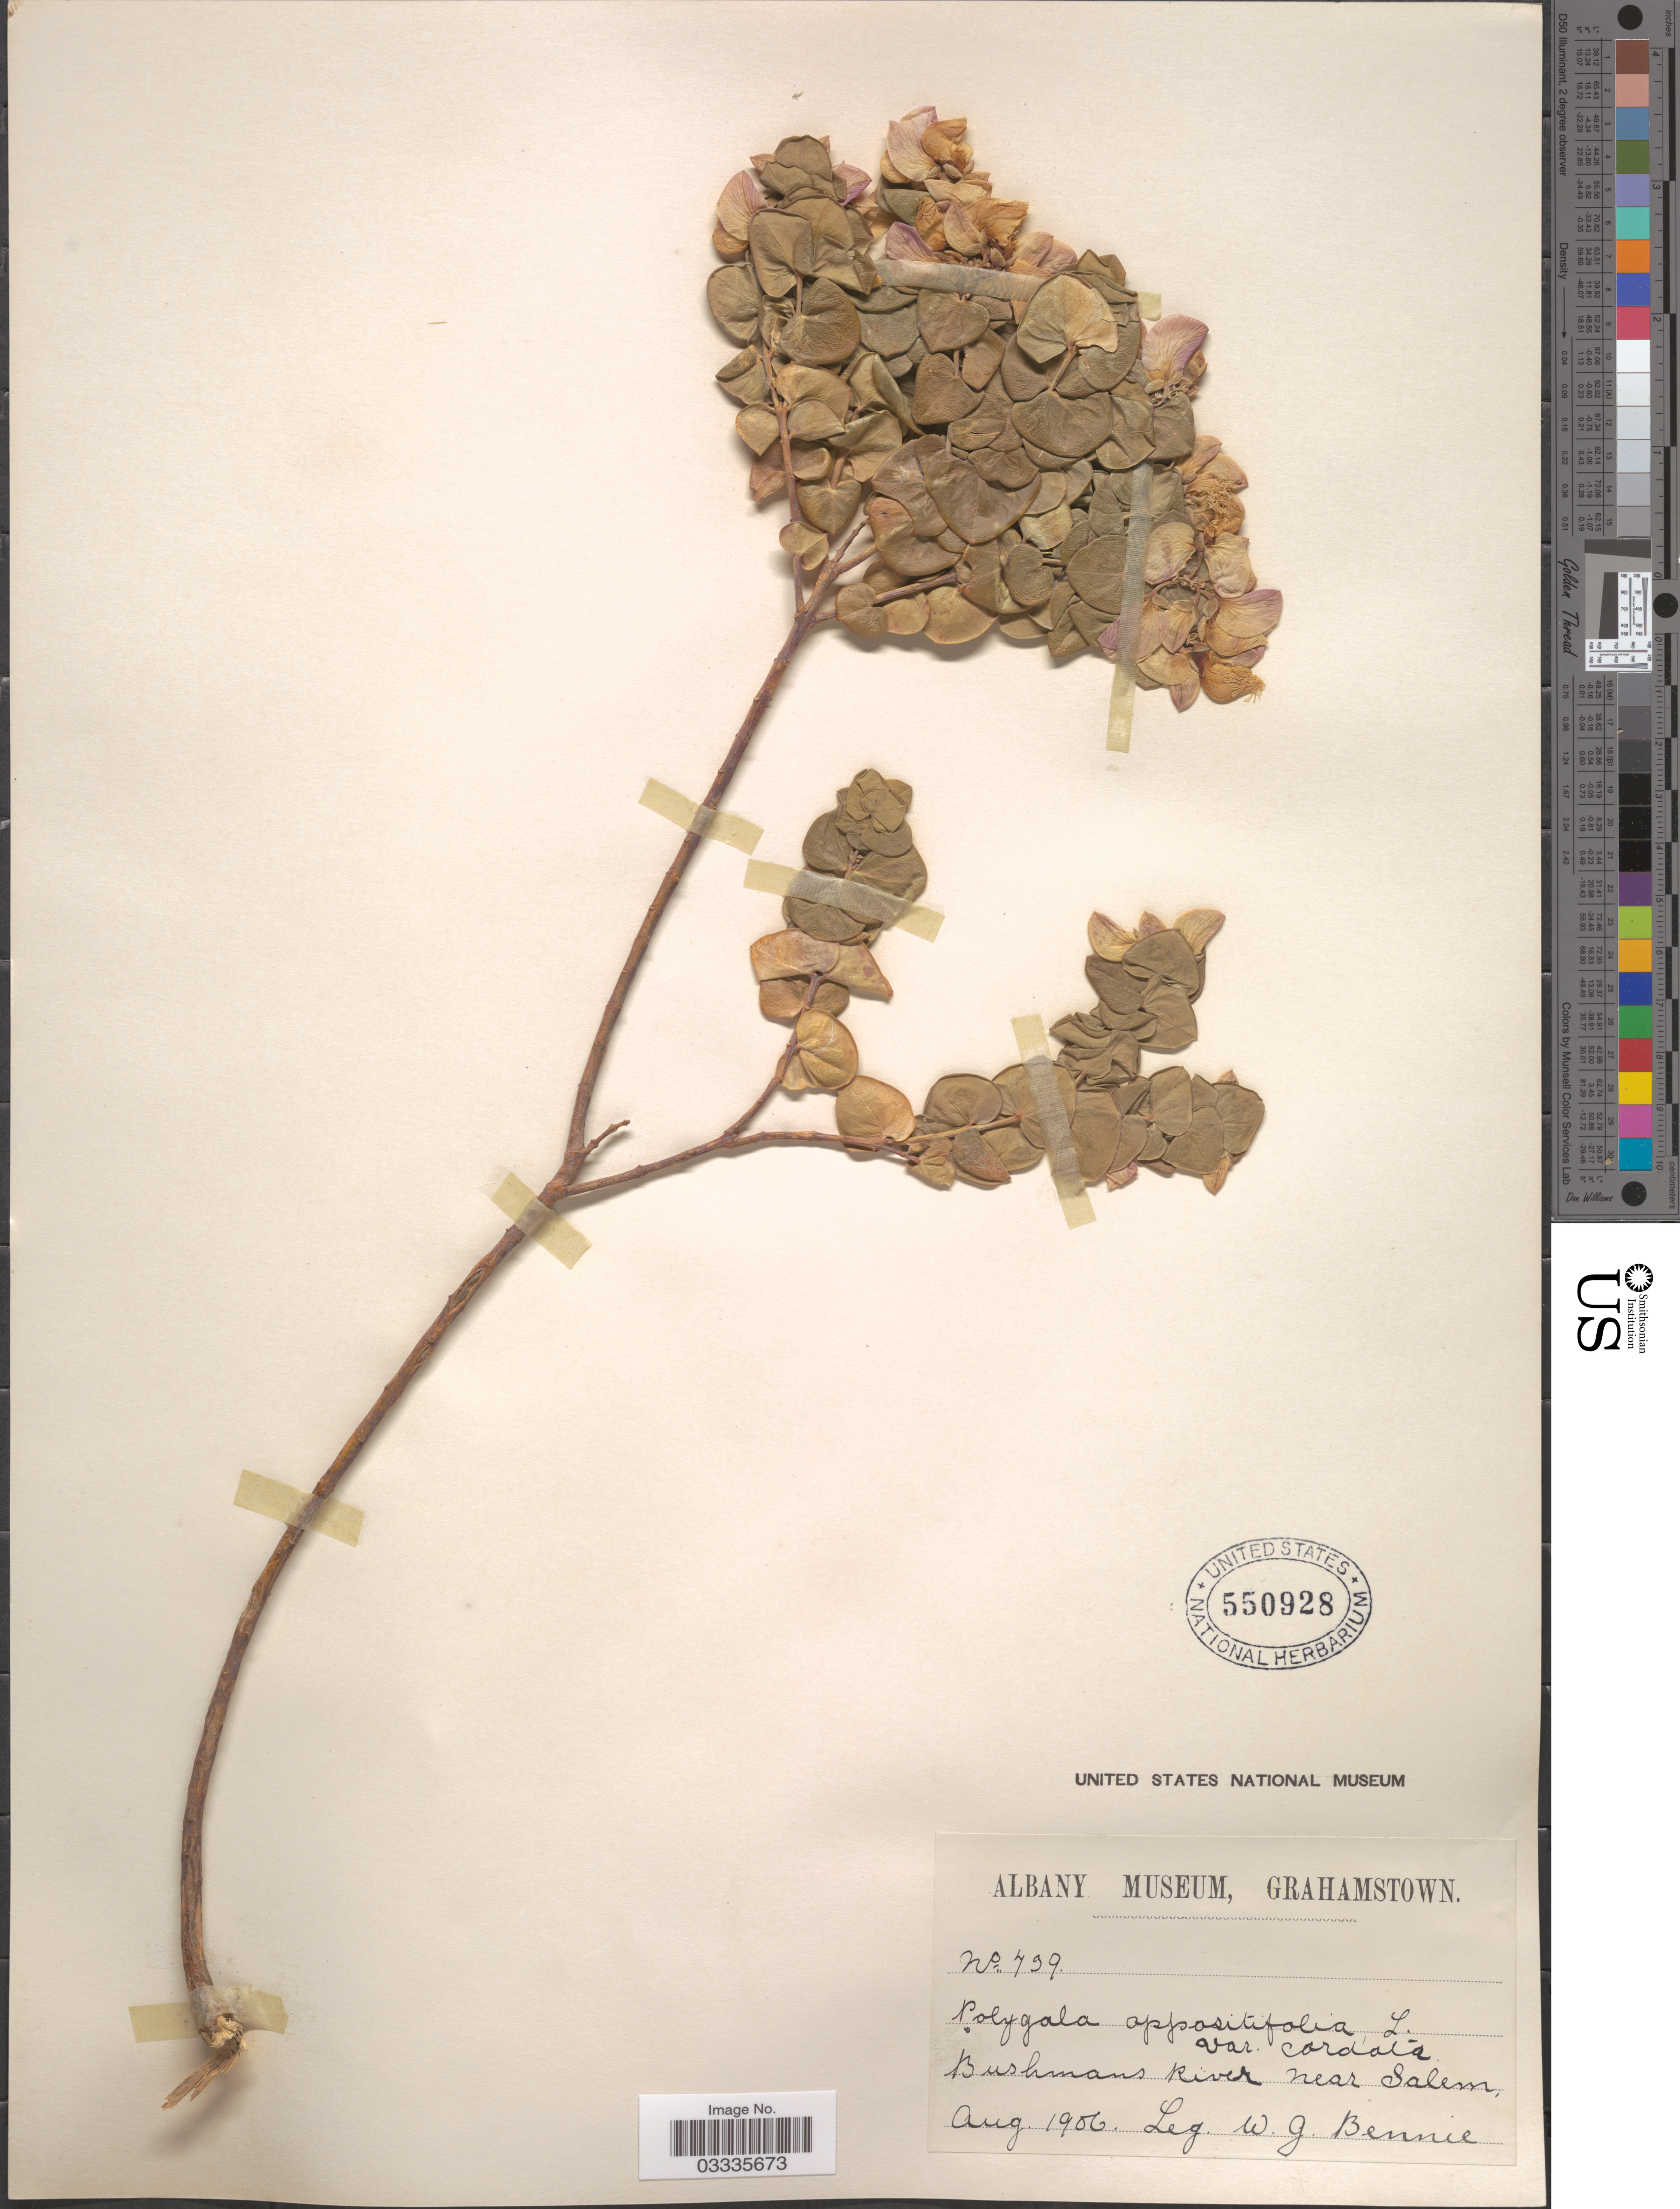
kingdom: Plantae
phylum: Tracheophyta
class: Magnoliopsida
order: Fabales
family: Polygalaceae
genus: Polygala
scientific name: Polygala oppositifolia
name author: L.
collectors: W. Bennie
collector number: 739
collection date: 1906-08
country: South Africa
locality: Bushmans River near Salem.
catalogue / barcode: US 550928